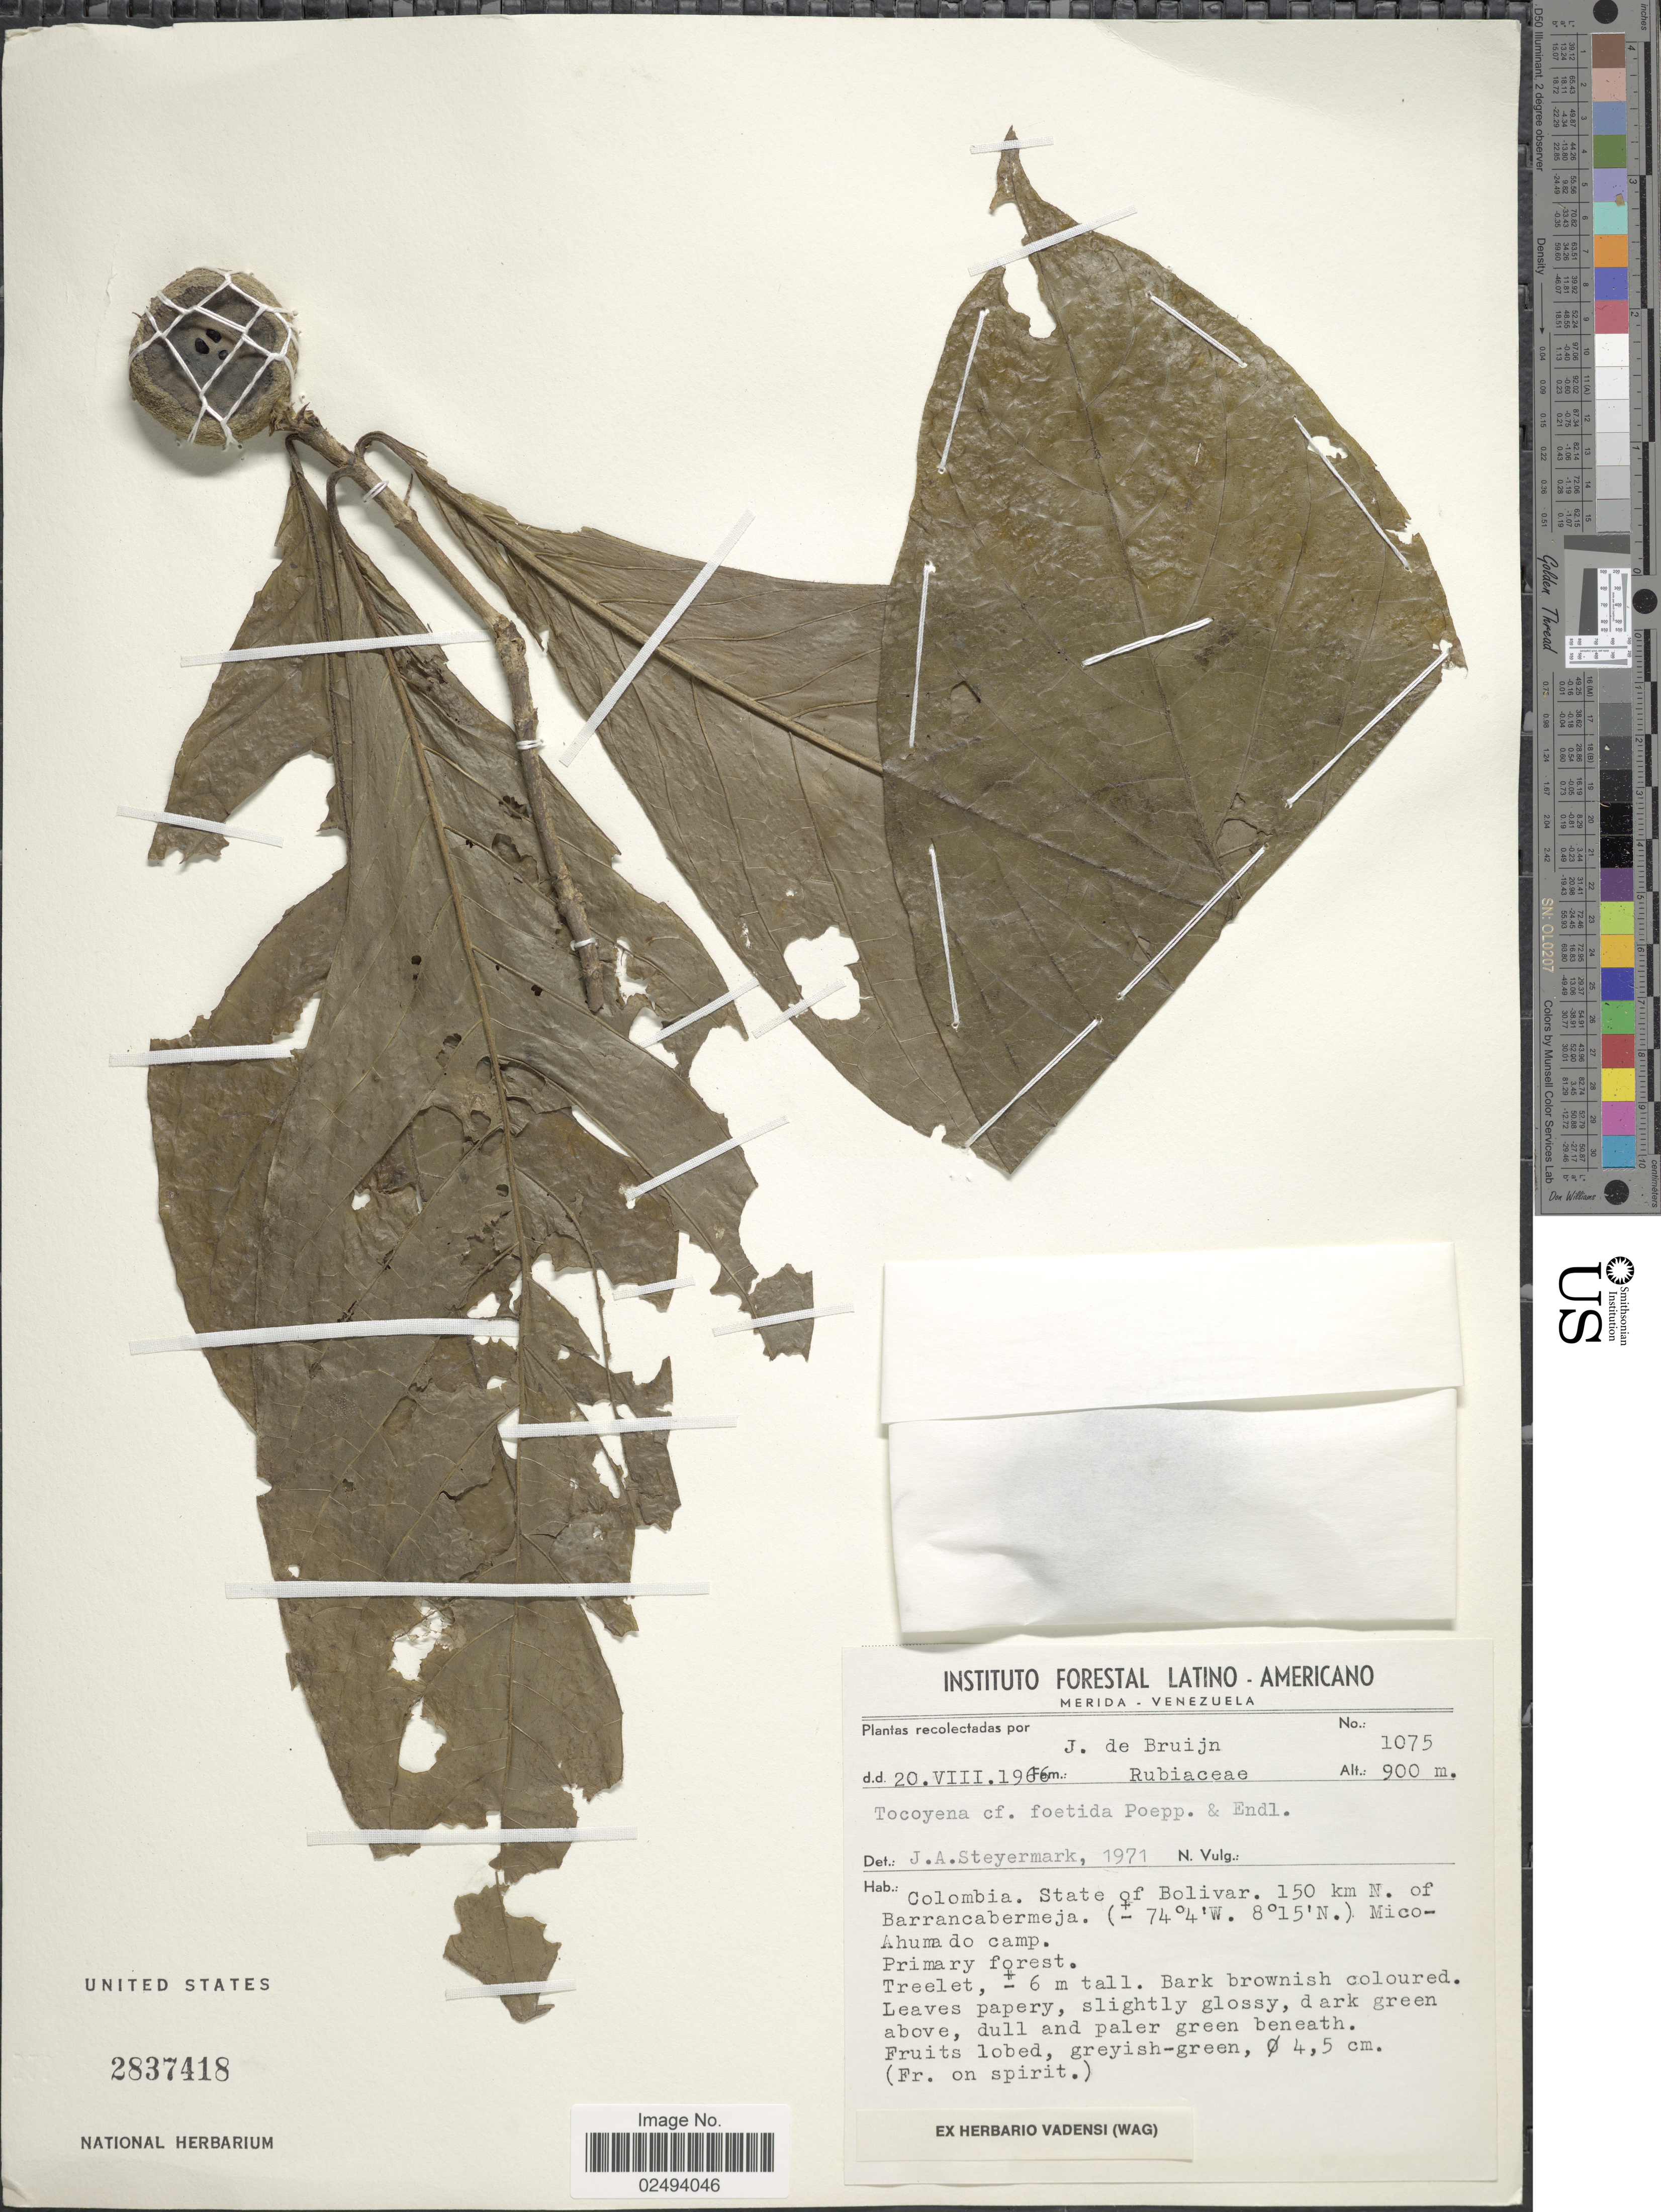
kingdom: Plantae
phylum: Tracheophyta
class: Magnoliopsida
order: Gentianales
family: Rubiaceae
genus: Tocoyena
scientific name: Tocoyena foetida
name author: Poepp.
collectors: J. Bruijn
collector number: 1075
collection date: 1966-08-20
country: Colombia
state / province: Bolívar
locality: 150 km N of Barrancabermeja. Mico-Ahumado camp, Primary forest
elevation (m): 900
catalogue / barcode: US 2837418